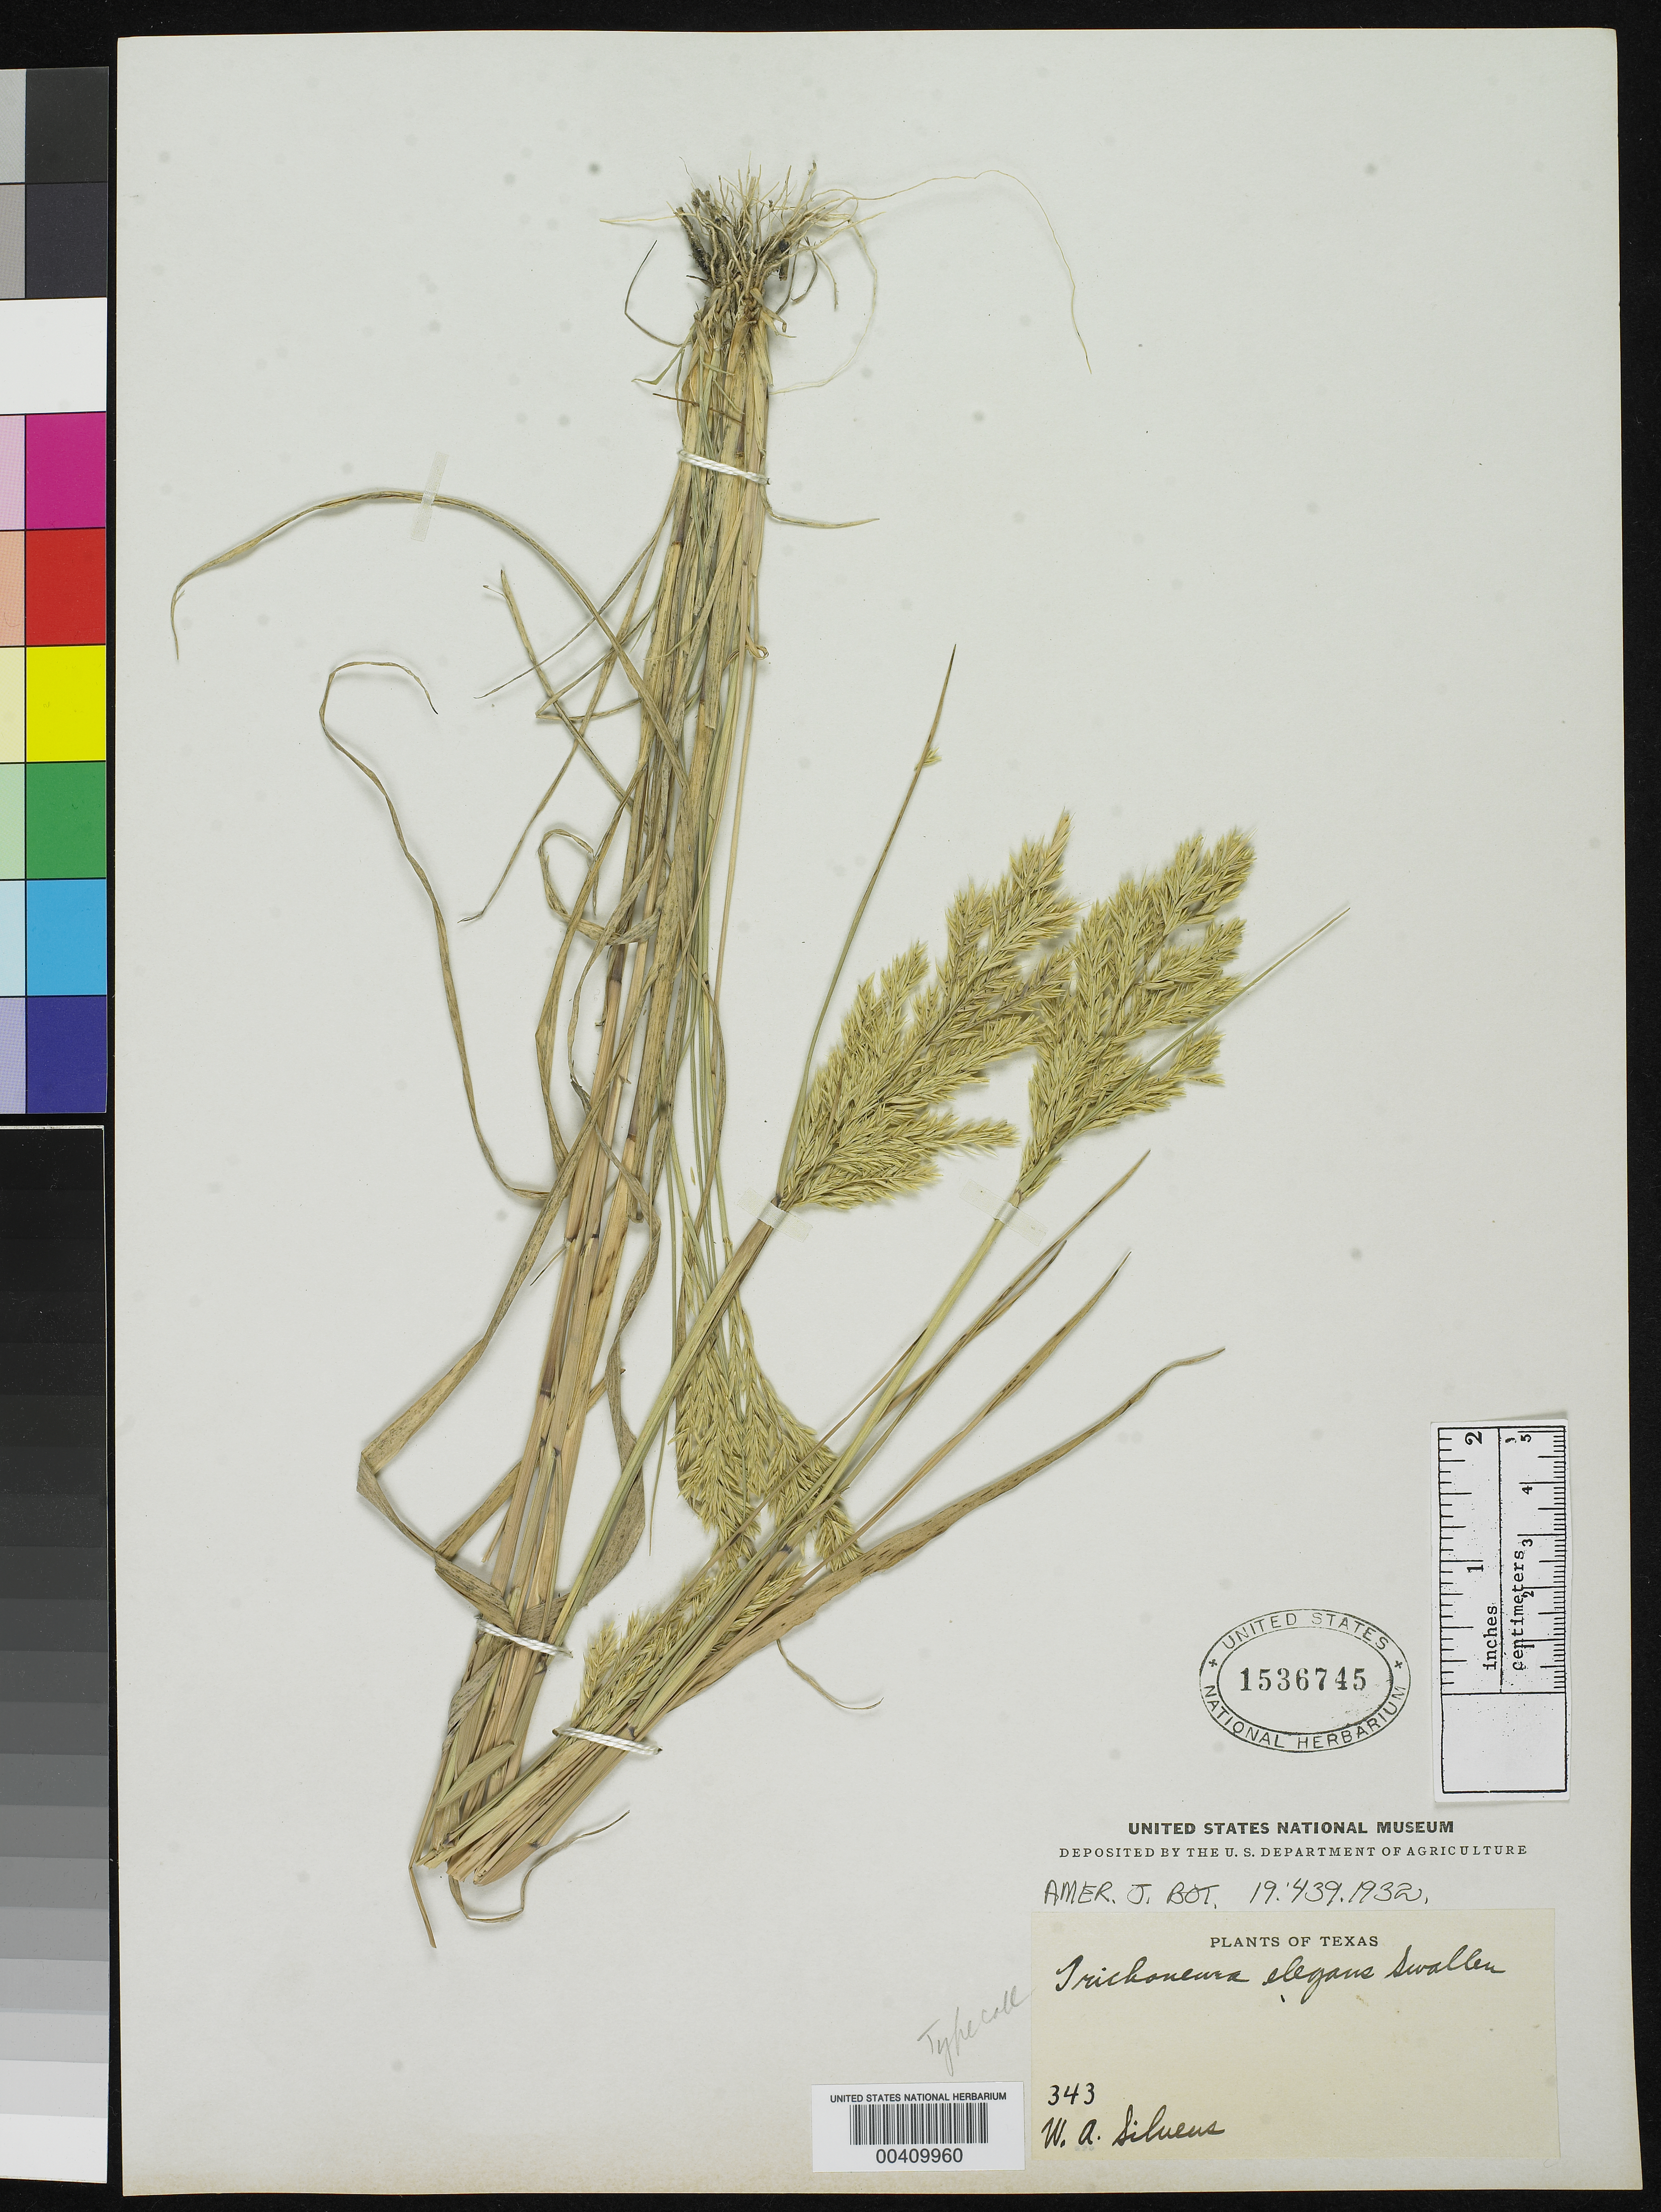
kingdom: Plantae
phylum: Tracheophyta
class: Liliopsida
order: Poales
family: Poaceae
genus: Trichoneura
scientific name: Trichoneura elegans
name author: Swallen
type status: Isotype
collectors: W. Silveus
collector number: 343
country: United States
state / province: Texas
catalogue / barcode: US 1536745